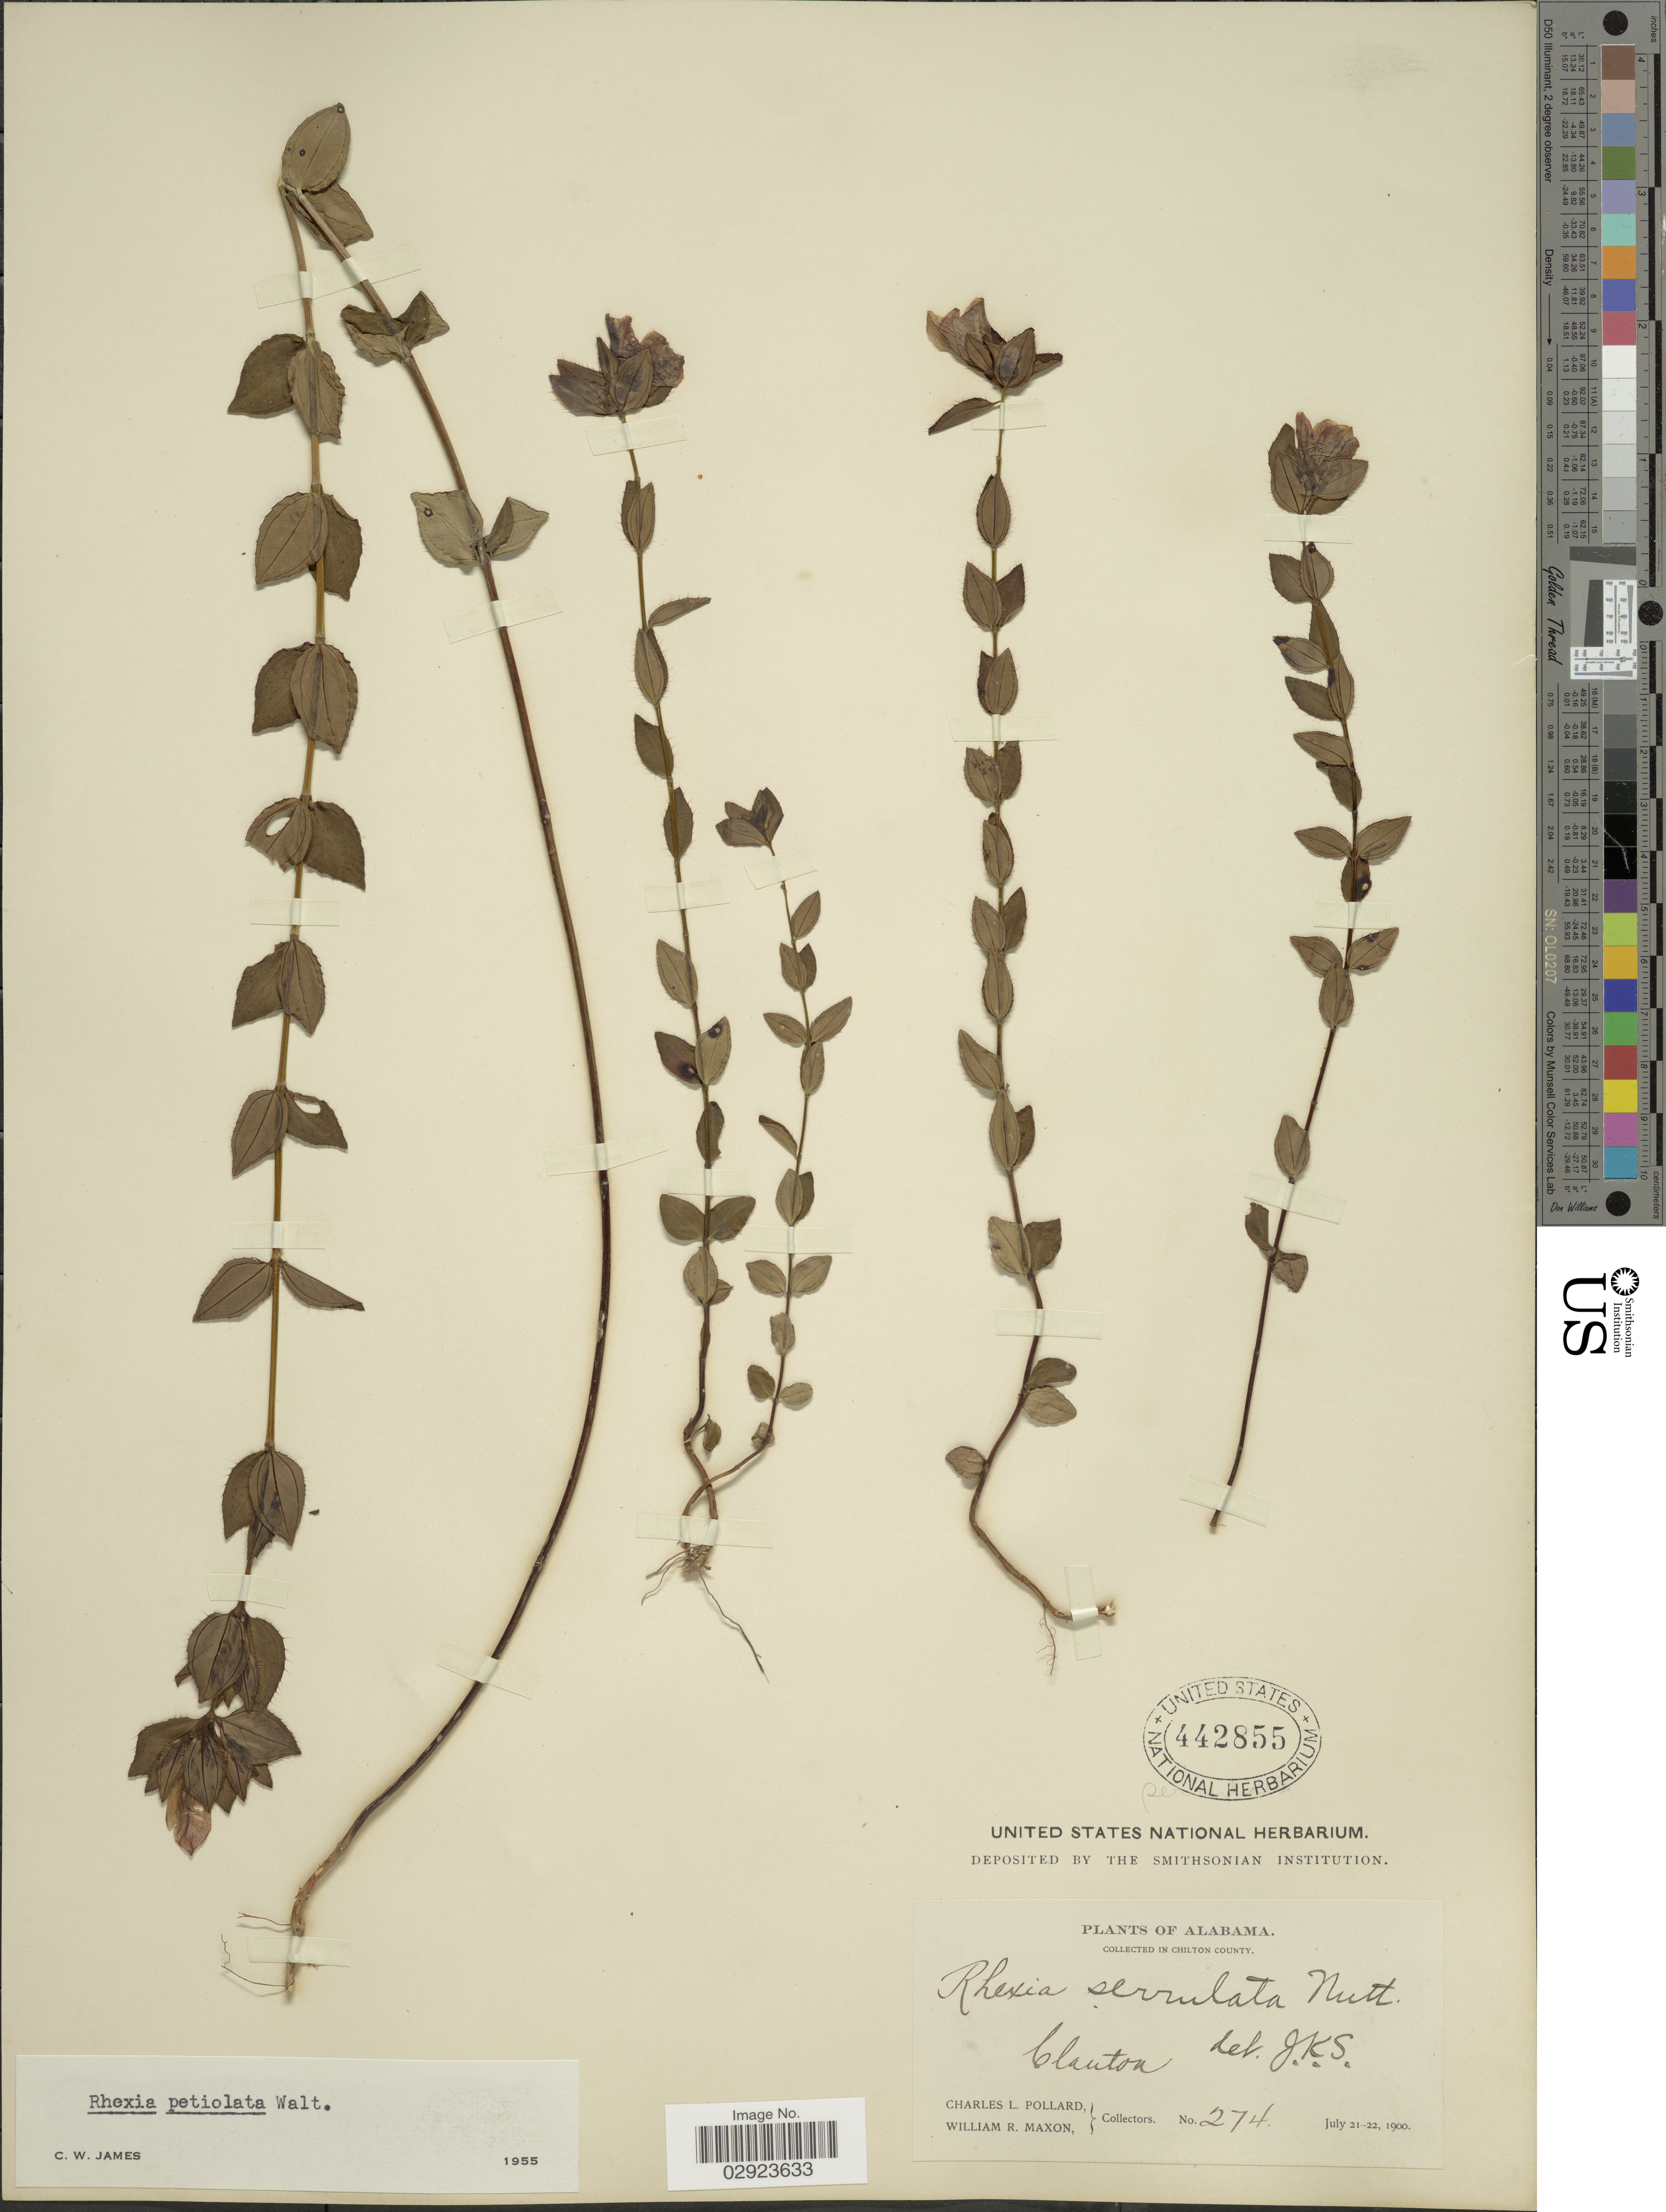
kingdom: Plantae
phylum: Tracheophyta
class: Magnoliopsida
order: Myrtales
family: Melastomataceae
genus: Rhexia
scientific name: Rhexia petiolata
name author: Walter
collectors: C. L. Pollard & W. R. Maxon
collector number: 274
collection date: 1900-07-21/1900-07-22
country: United States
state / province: Alabama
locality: In Chilton County. Clanton.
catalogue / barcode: US 442855